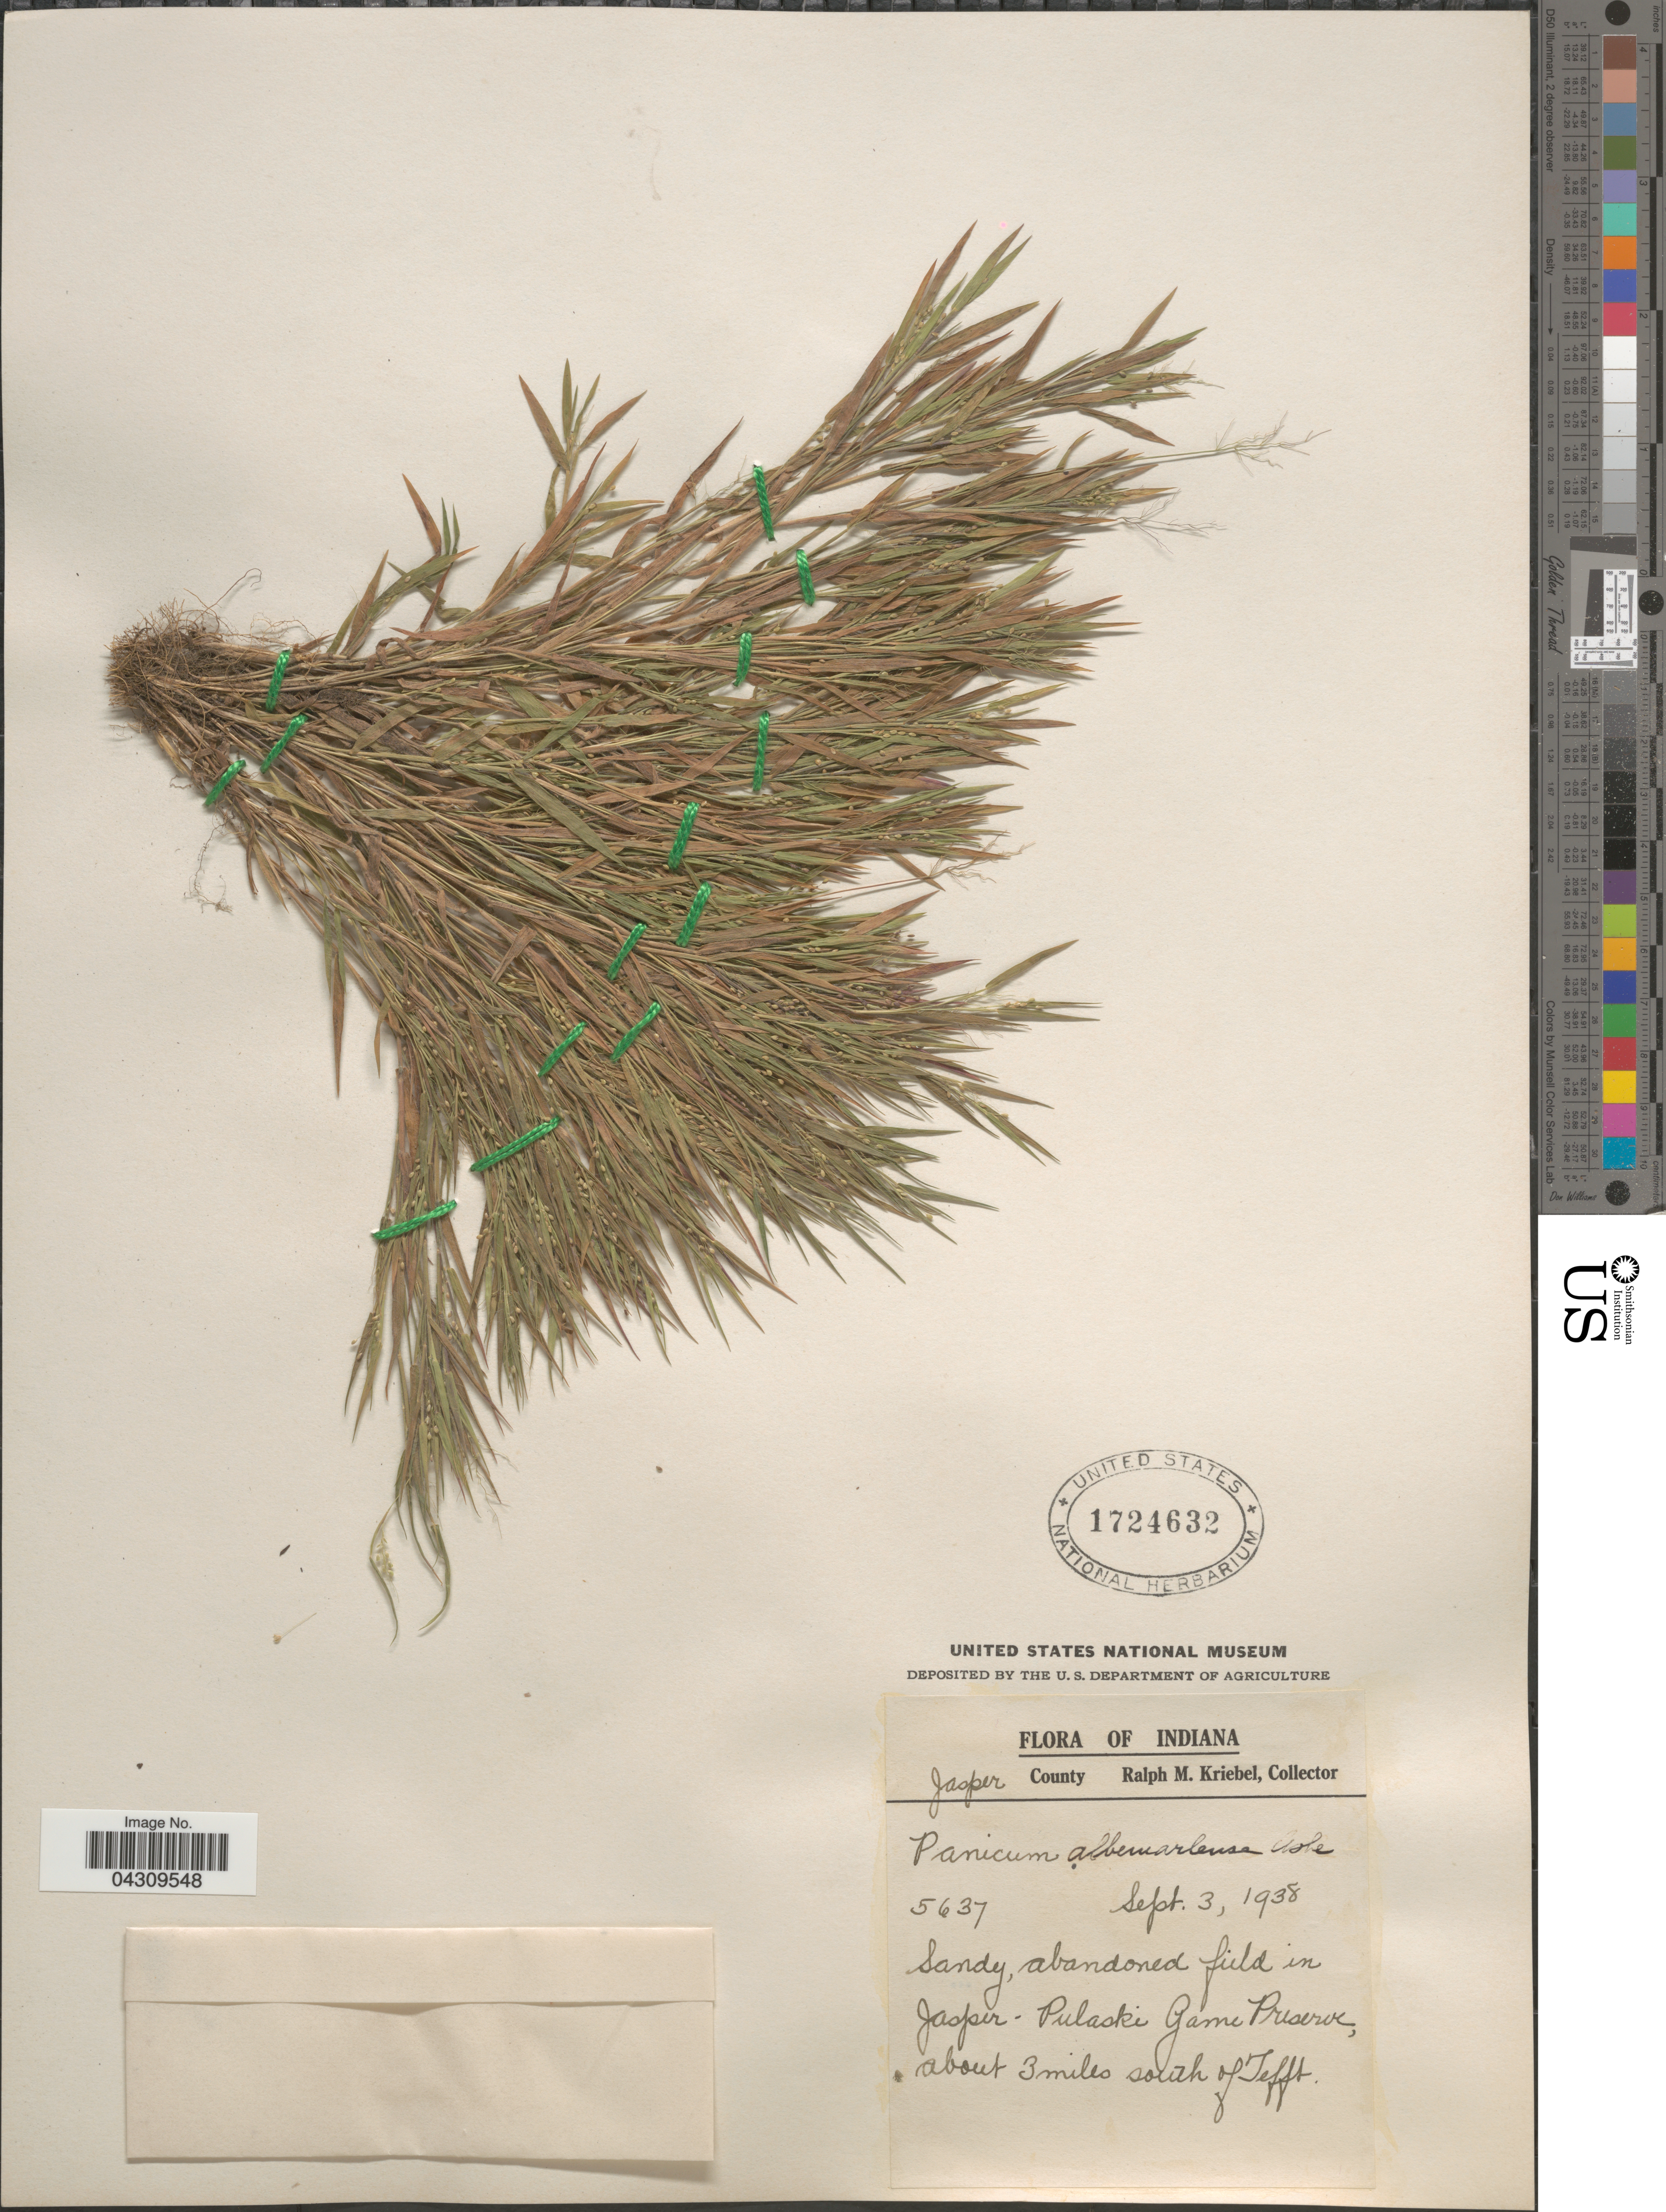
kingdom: Plantae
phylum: Tracheophyta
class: Liliopsida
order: Poales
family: Poaceae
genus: Dichanthelium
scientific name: Dichanthelium acuminatum var. acuminatum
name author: (Sw.) Gould & C.A. Clark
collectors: R. M. Kriebel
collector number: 5637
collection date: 1938-09-03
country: United States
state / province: Indiana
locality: Jasper County. Sandy, abandoned field in Jasper-Pulaski Game Preserve, about 3 miles south of Jeffs.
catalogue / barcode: US 1724632